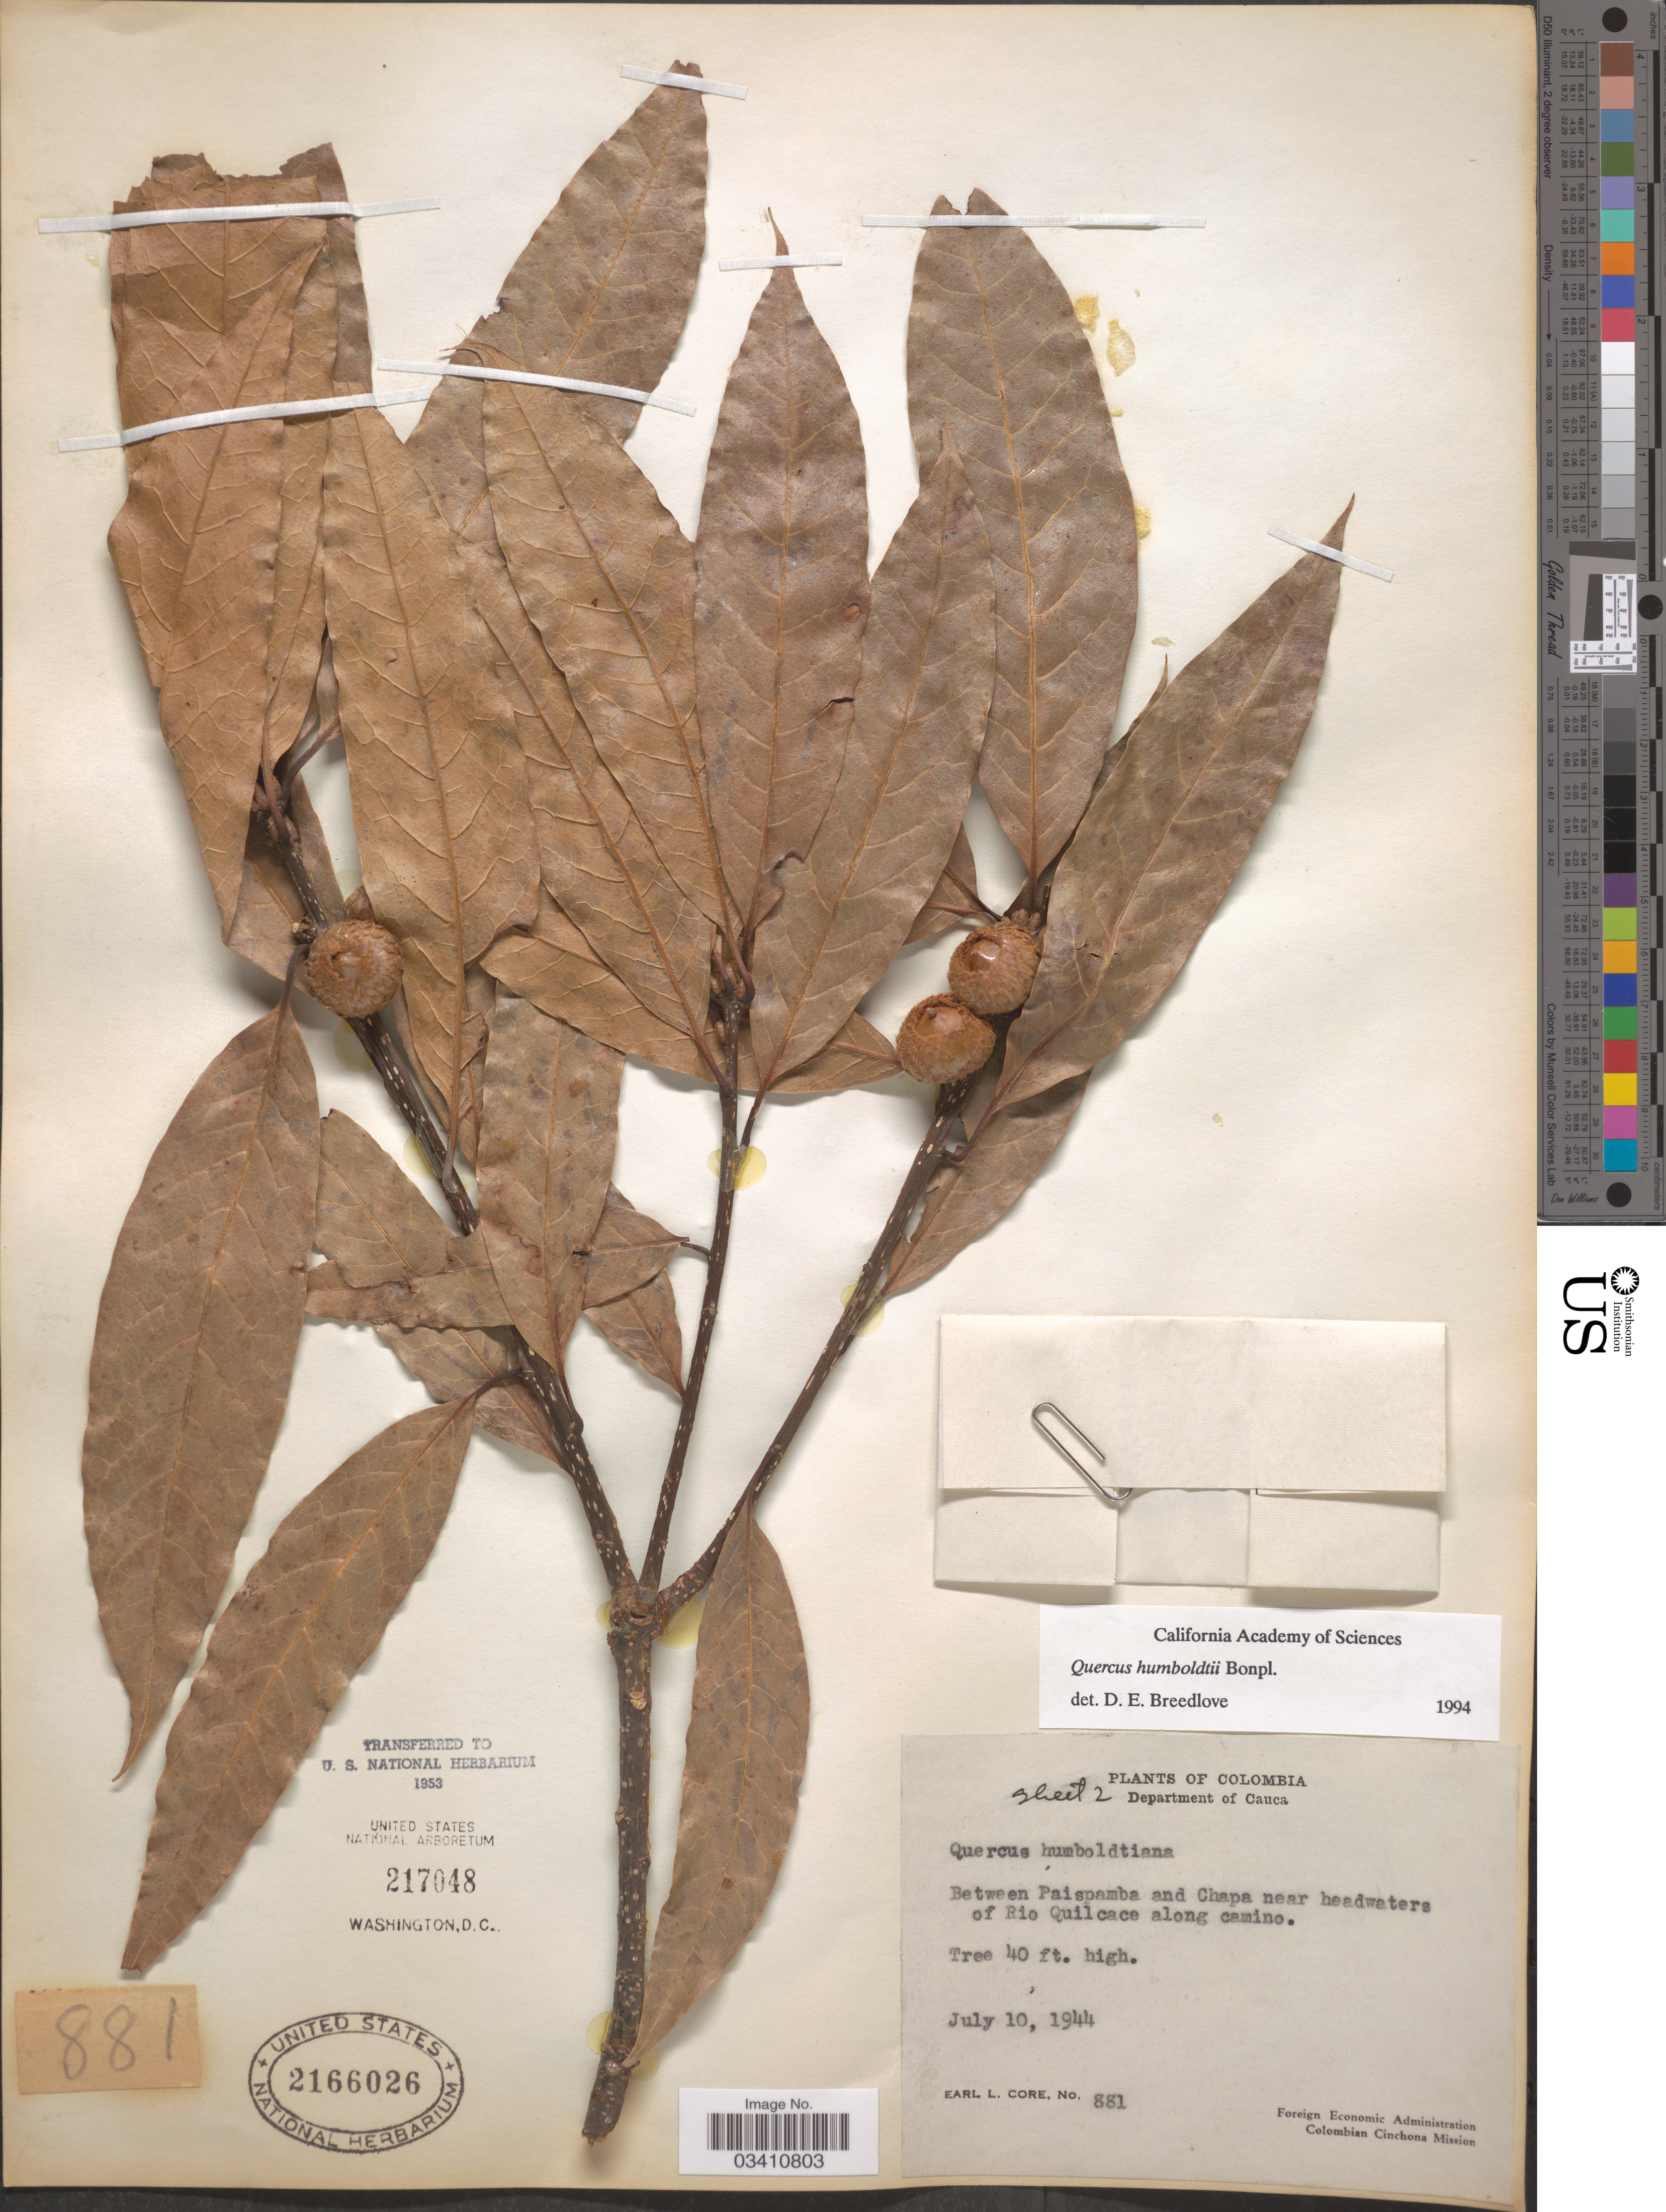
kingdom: Plantae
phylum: Tracheophyta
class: Magnoliopsida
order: Fagales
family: Fagaceae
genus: Quercus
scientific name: Quercus humboldtii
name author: Bonpl.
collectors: E. L. Core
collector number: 881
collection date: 1944-07-10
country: Colombia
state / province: Cauca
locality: Department of Cauca. Between Paispamba and Chapa near headwaters of Rio Quilcace along camino.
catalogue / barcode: US 2166026